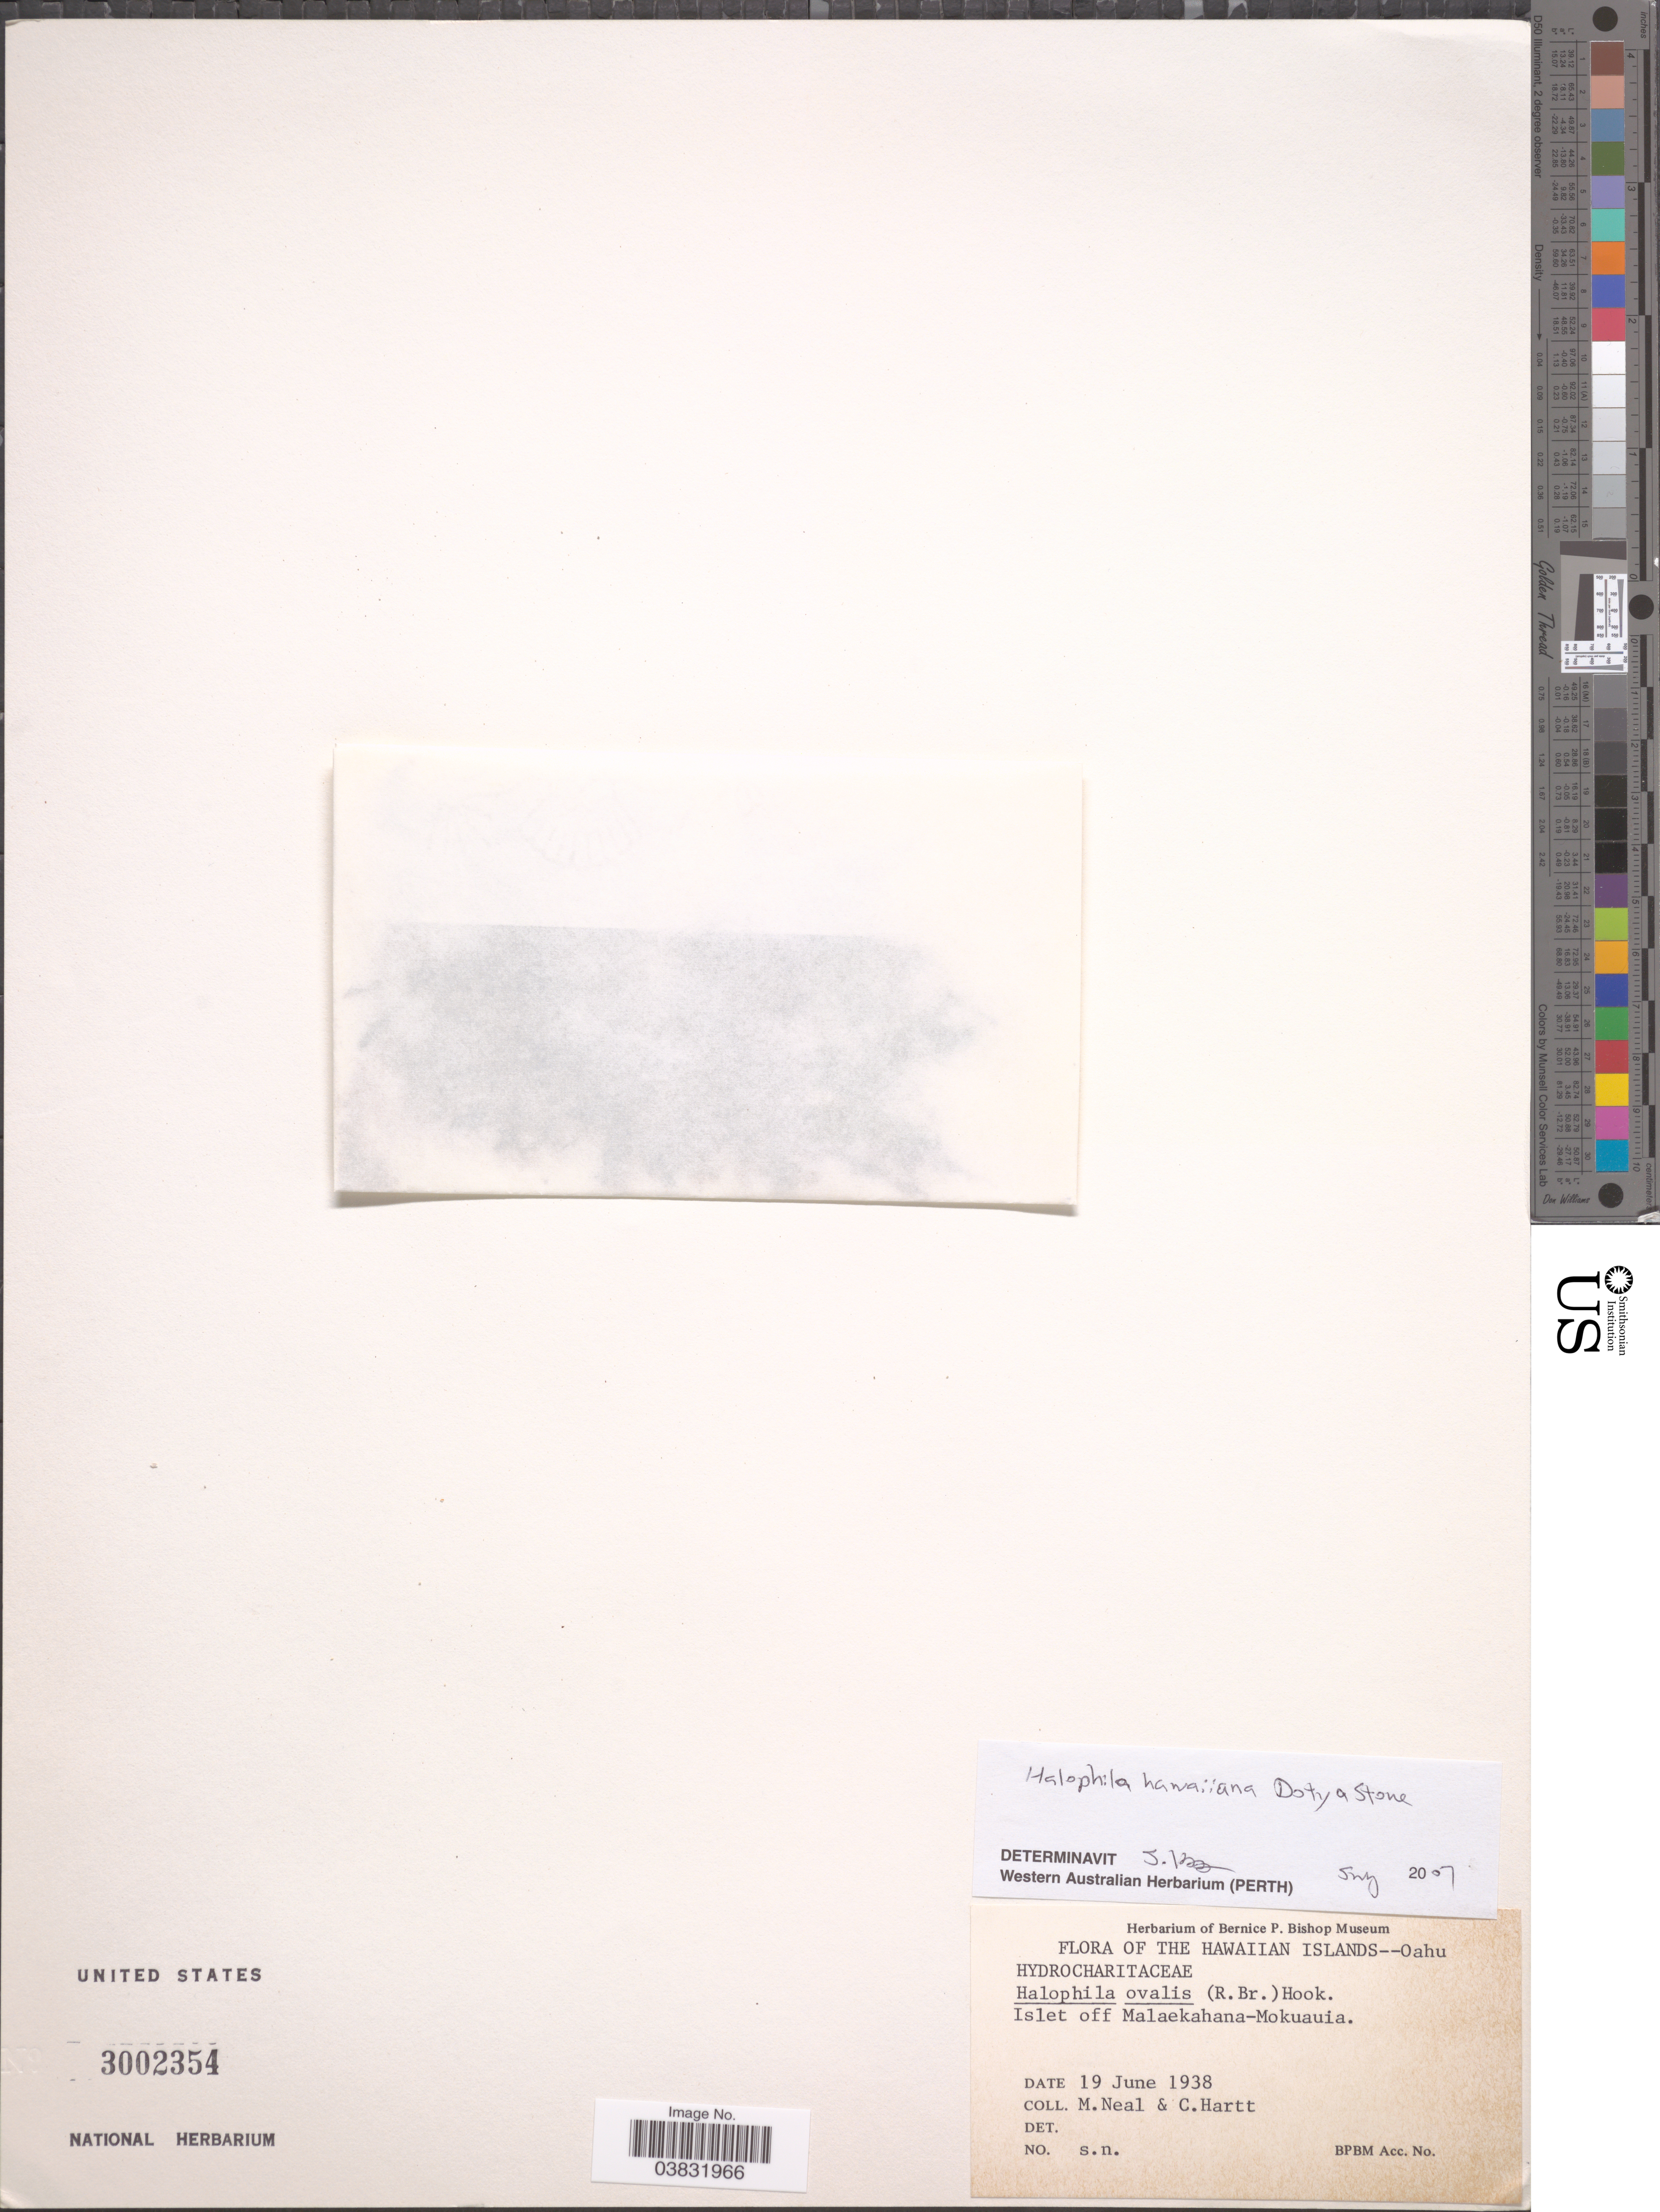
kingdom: Plantae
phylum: Tracheophyta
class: Liliopsida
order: Alismatales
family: Hydrocharitaceae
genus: Halophila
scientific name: Halophila hawaiiana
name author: Doty & B.C. Stone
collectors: M. Neal & C. Hartt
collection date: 1938-06-19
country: United States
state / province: Hawaii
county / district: Honolulu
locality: Hawaiian Islands - Oahu. Islet off Malaekahana-Mokuauia.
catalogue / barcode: US 3002354